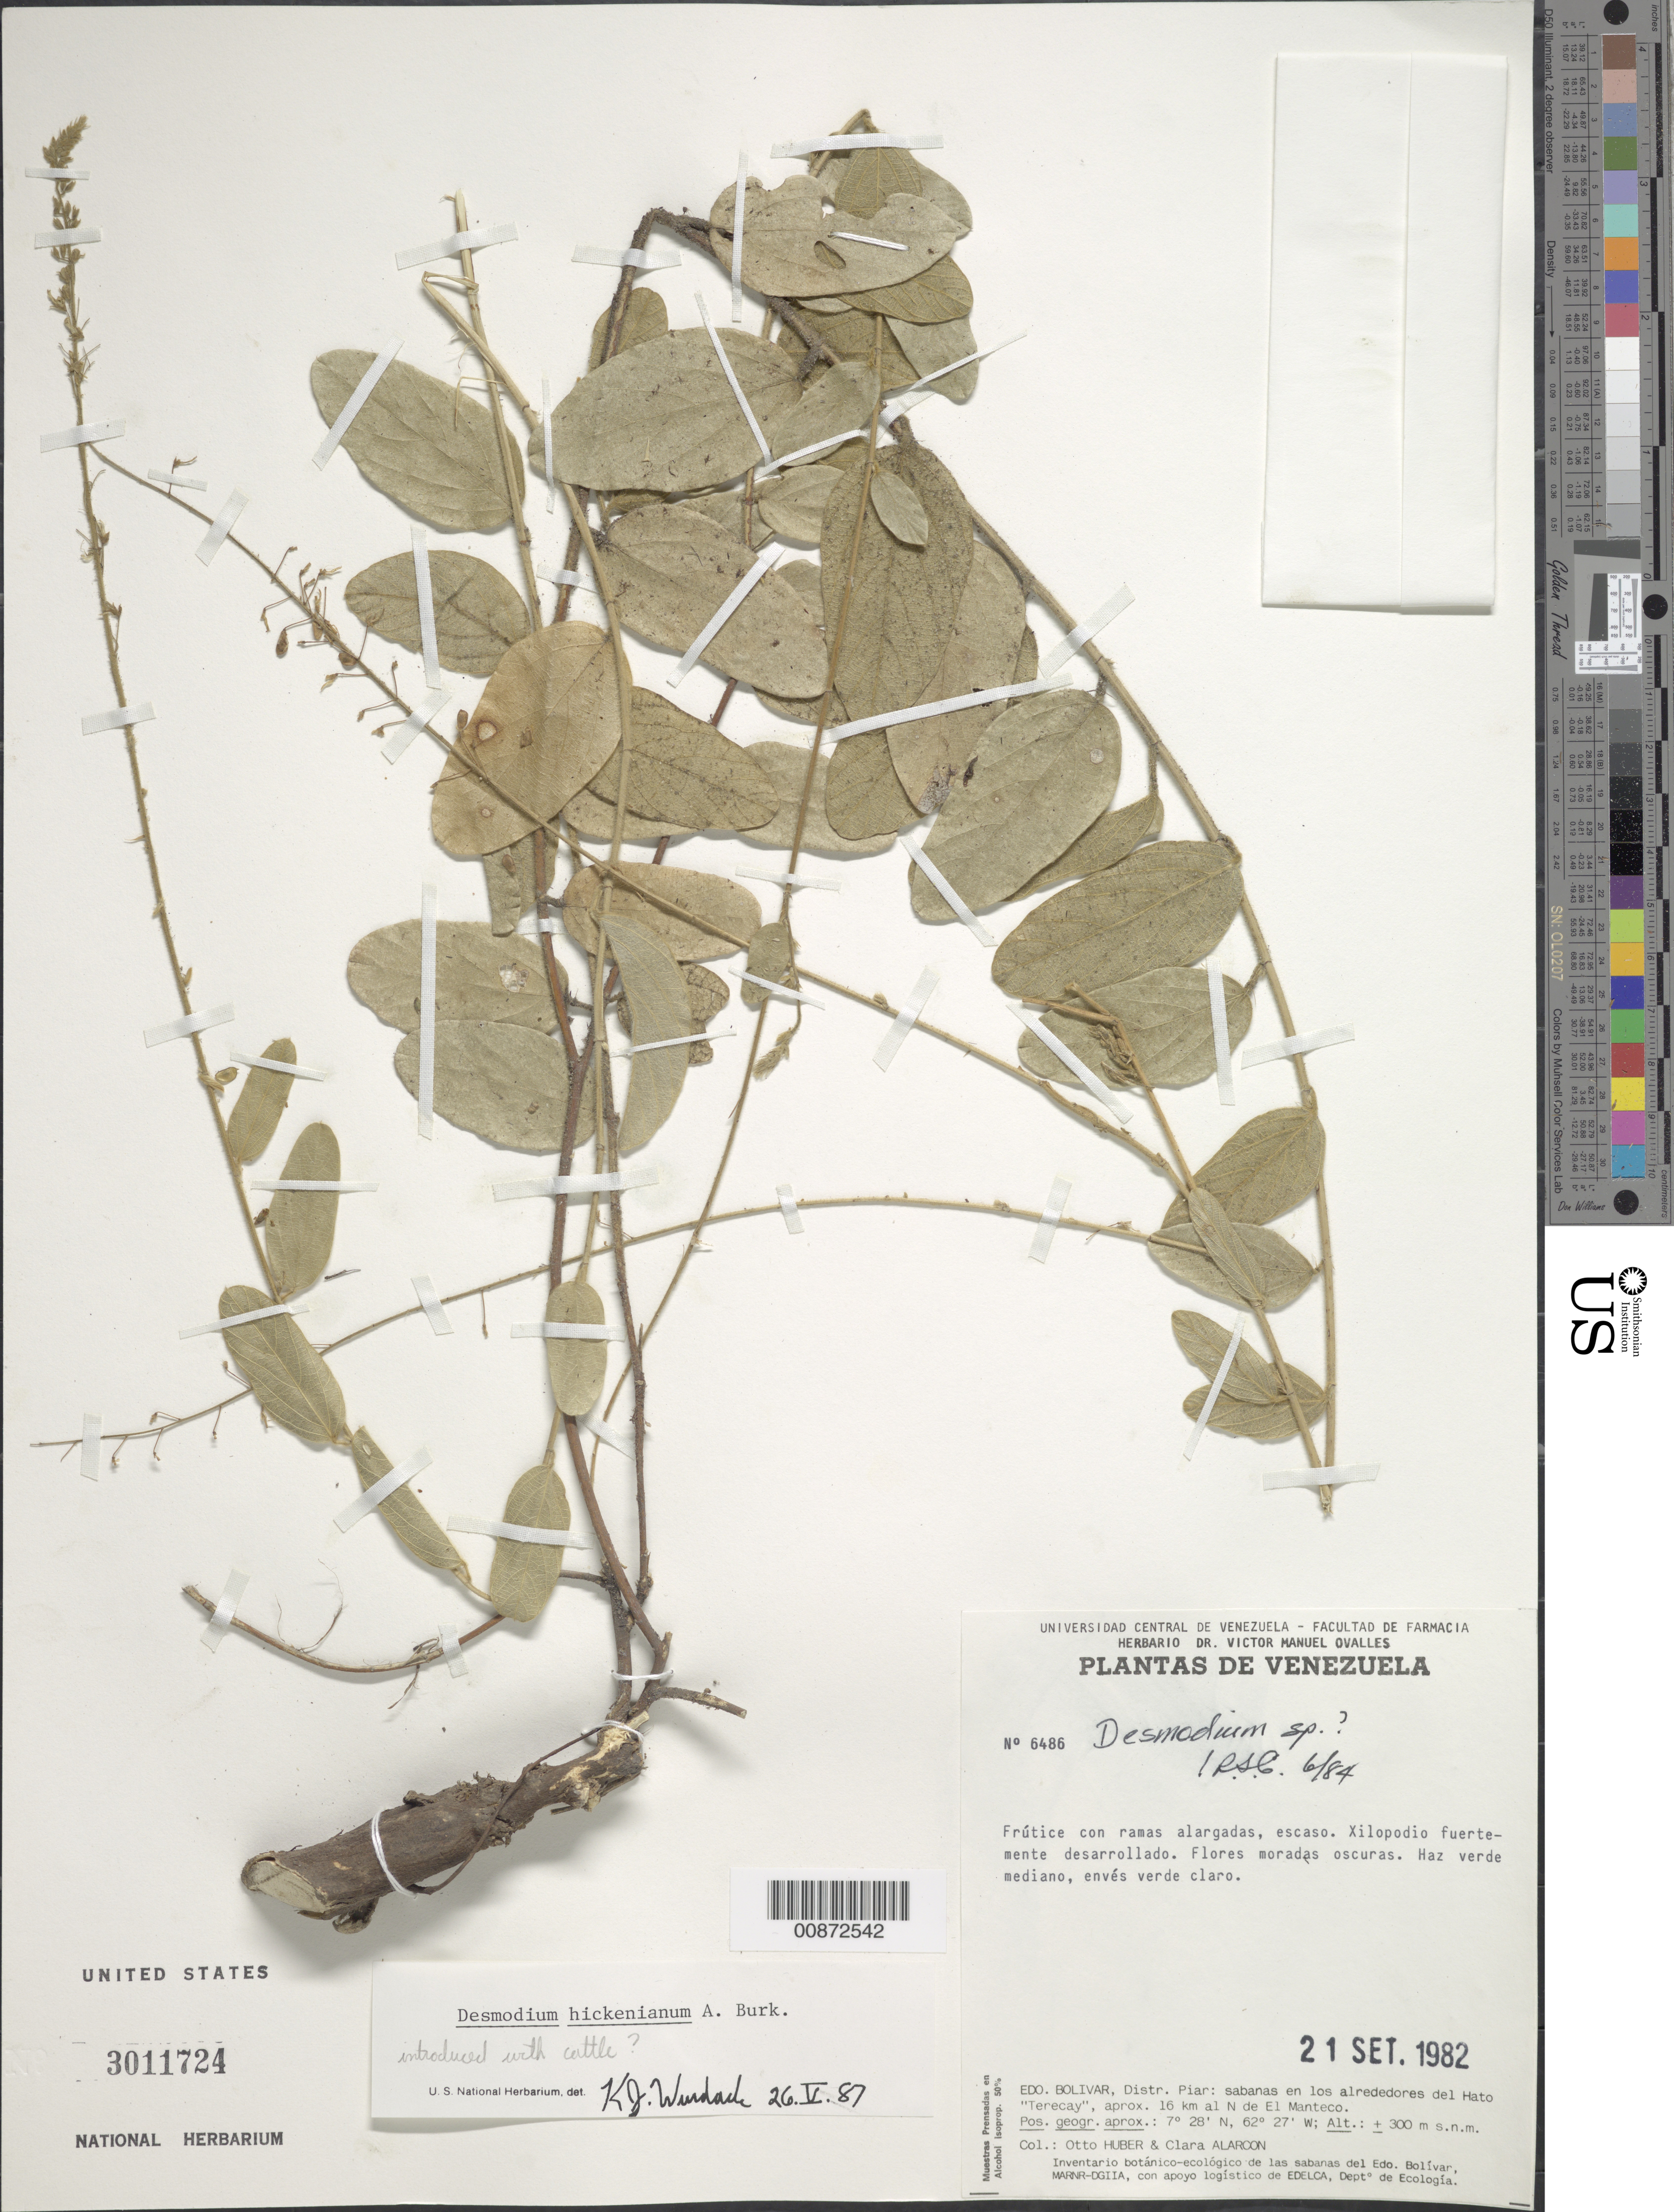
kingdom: Plantae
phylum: Tracheophyta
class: Magnoliopsida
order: Fabales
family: Fabaceae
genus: Desmodium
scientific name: Desmodium hickenianum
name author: Burkart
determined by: Wurdack, Kenneth J., (US), Smithsonian Institution - National Museum of Natural History (UNITED STATES)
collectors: O. Huber & C. Alarcon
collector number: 6486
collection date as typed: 21-Sep-82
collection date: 1982-09-21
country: Venezuela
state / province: Bolívar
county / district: Piar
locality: Hato "Terecay", aprox. 16 km N de El Manteco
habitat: Sabanas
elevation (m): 300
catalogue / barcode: US 3011724